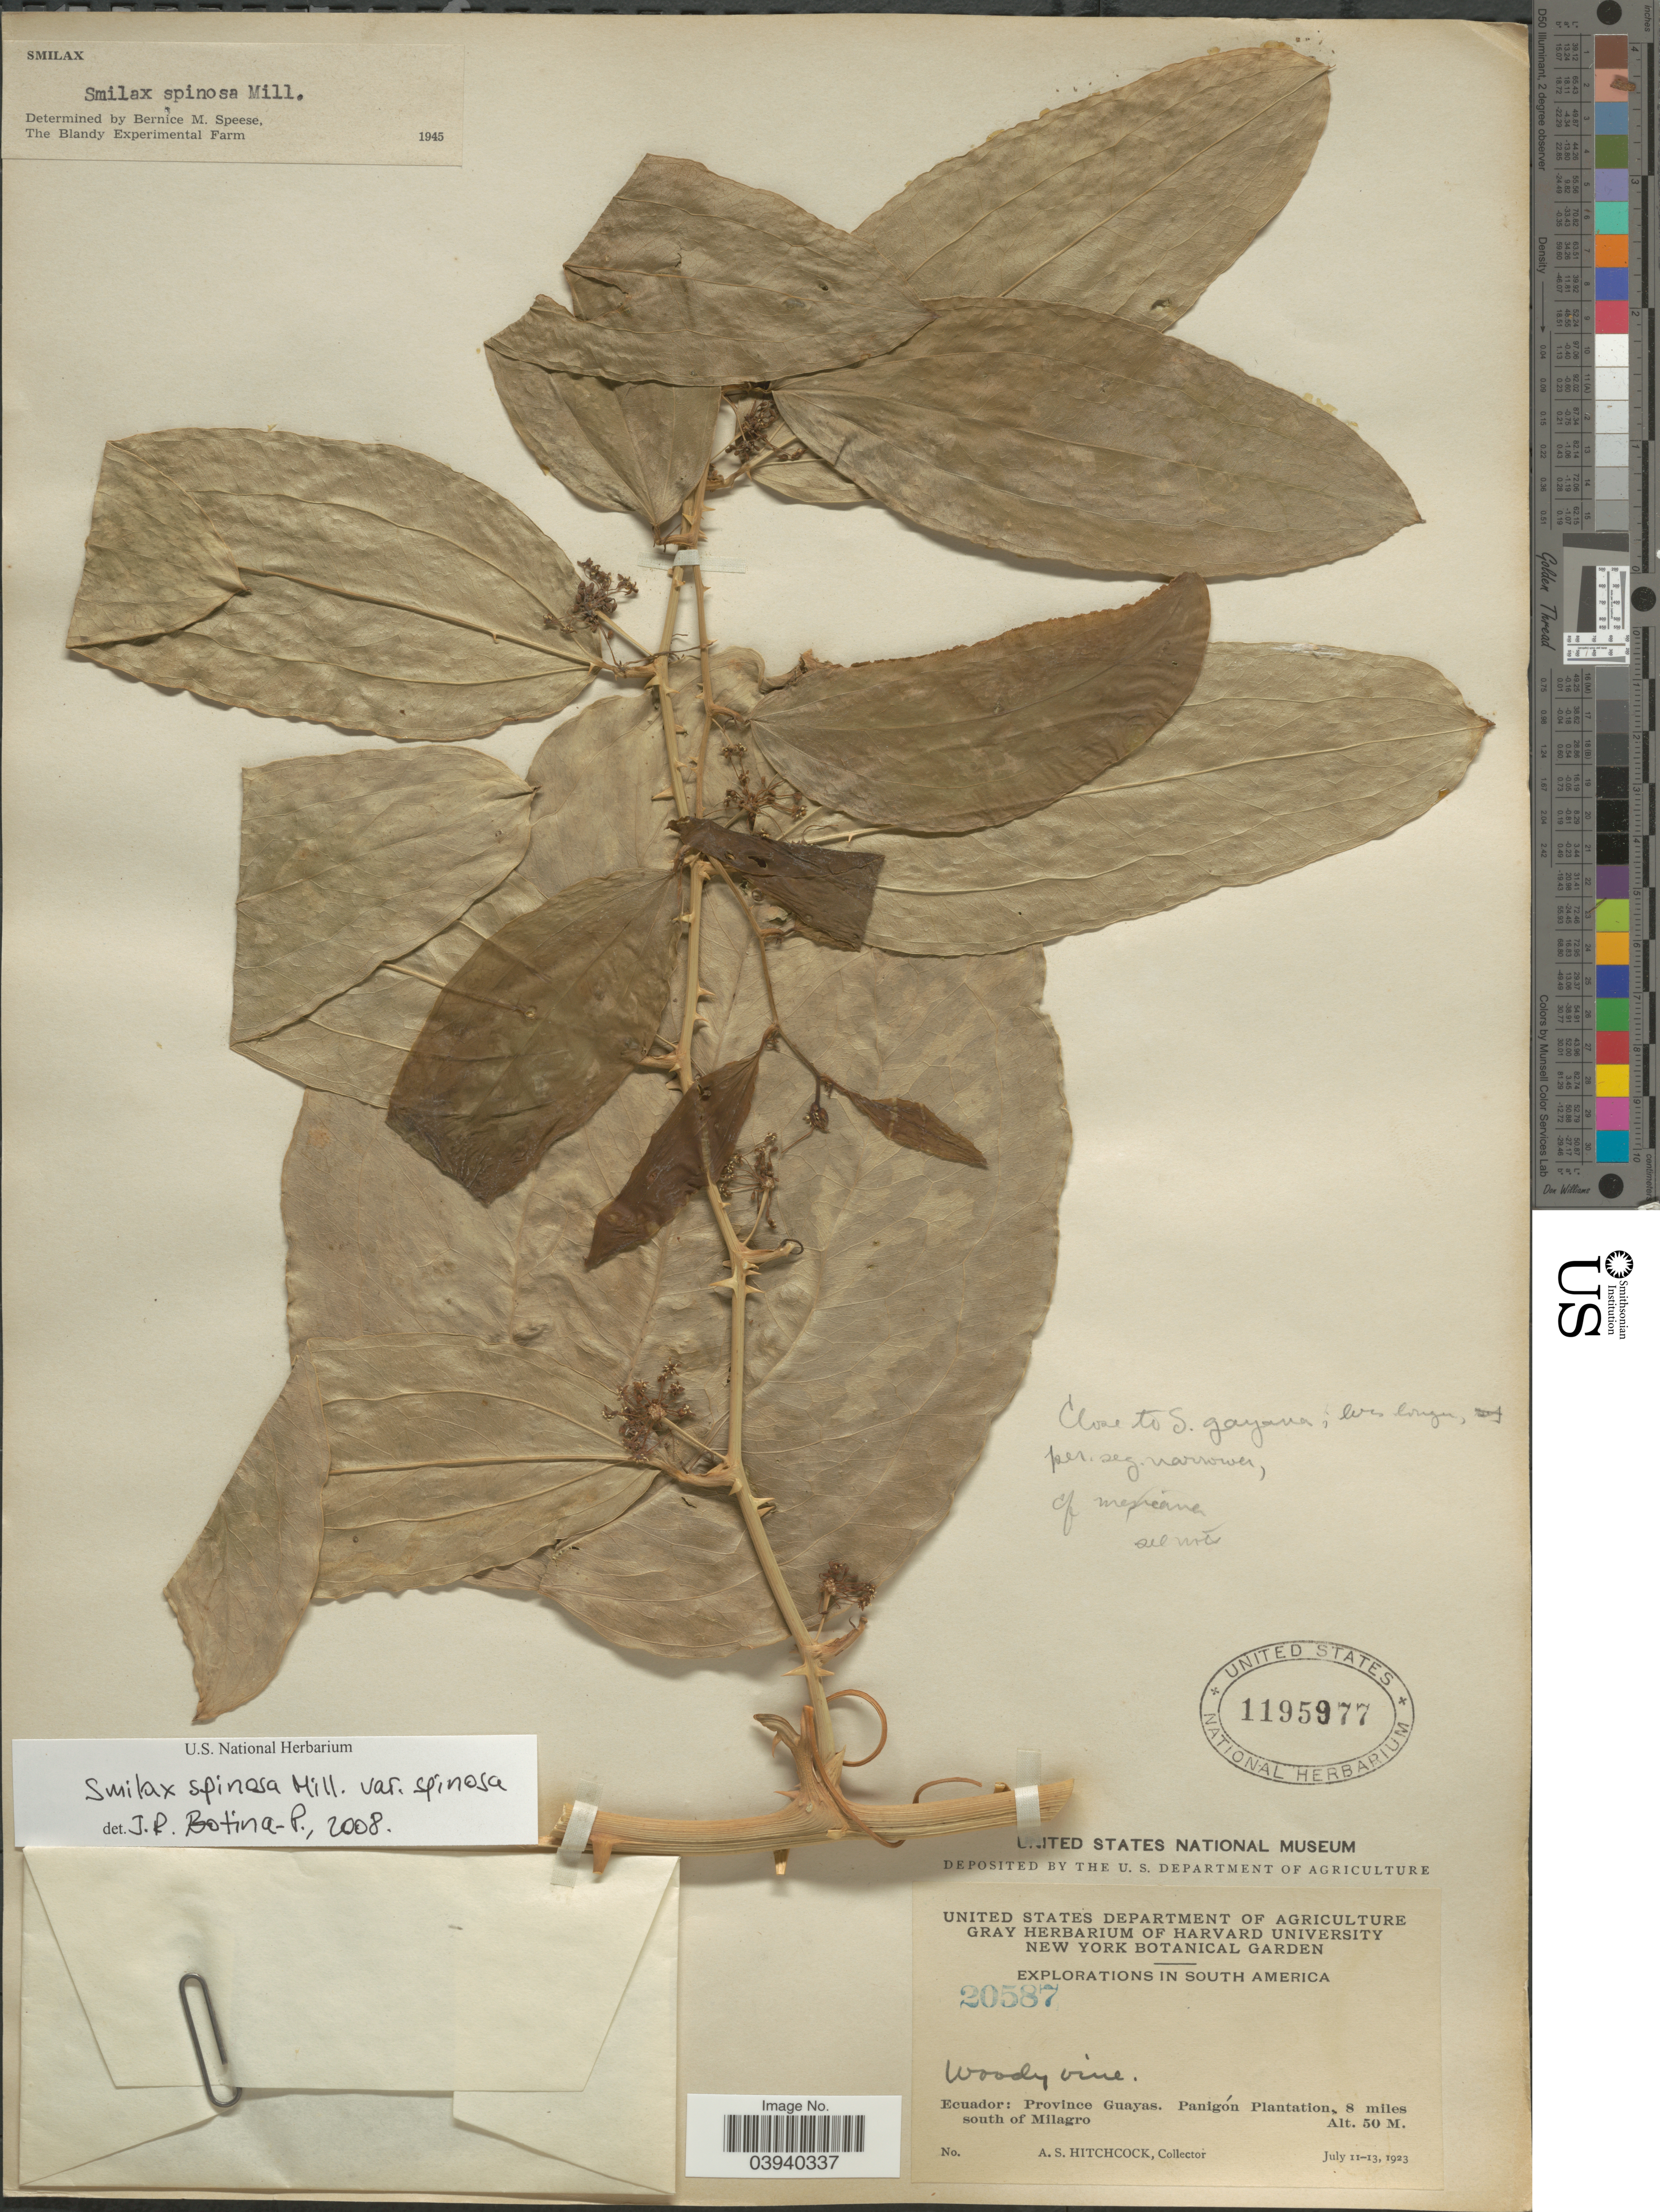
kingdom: Plantae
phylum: Tracheophyta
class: Liliopsida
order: Liliales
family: Smilacaceae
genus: Smilax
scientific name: Smilax spinosa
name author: Mill.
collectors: A. S. Hitchcock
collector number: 20587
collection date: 1923-07-11/1923-07-13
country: Ecuador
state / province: Guayas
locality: Panigón Plantation, 8 miles south of Milagro,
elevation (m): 50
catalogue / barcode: US 1195977